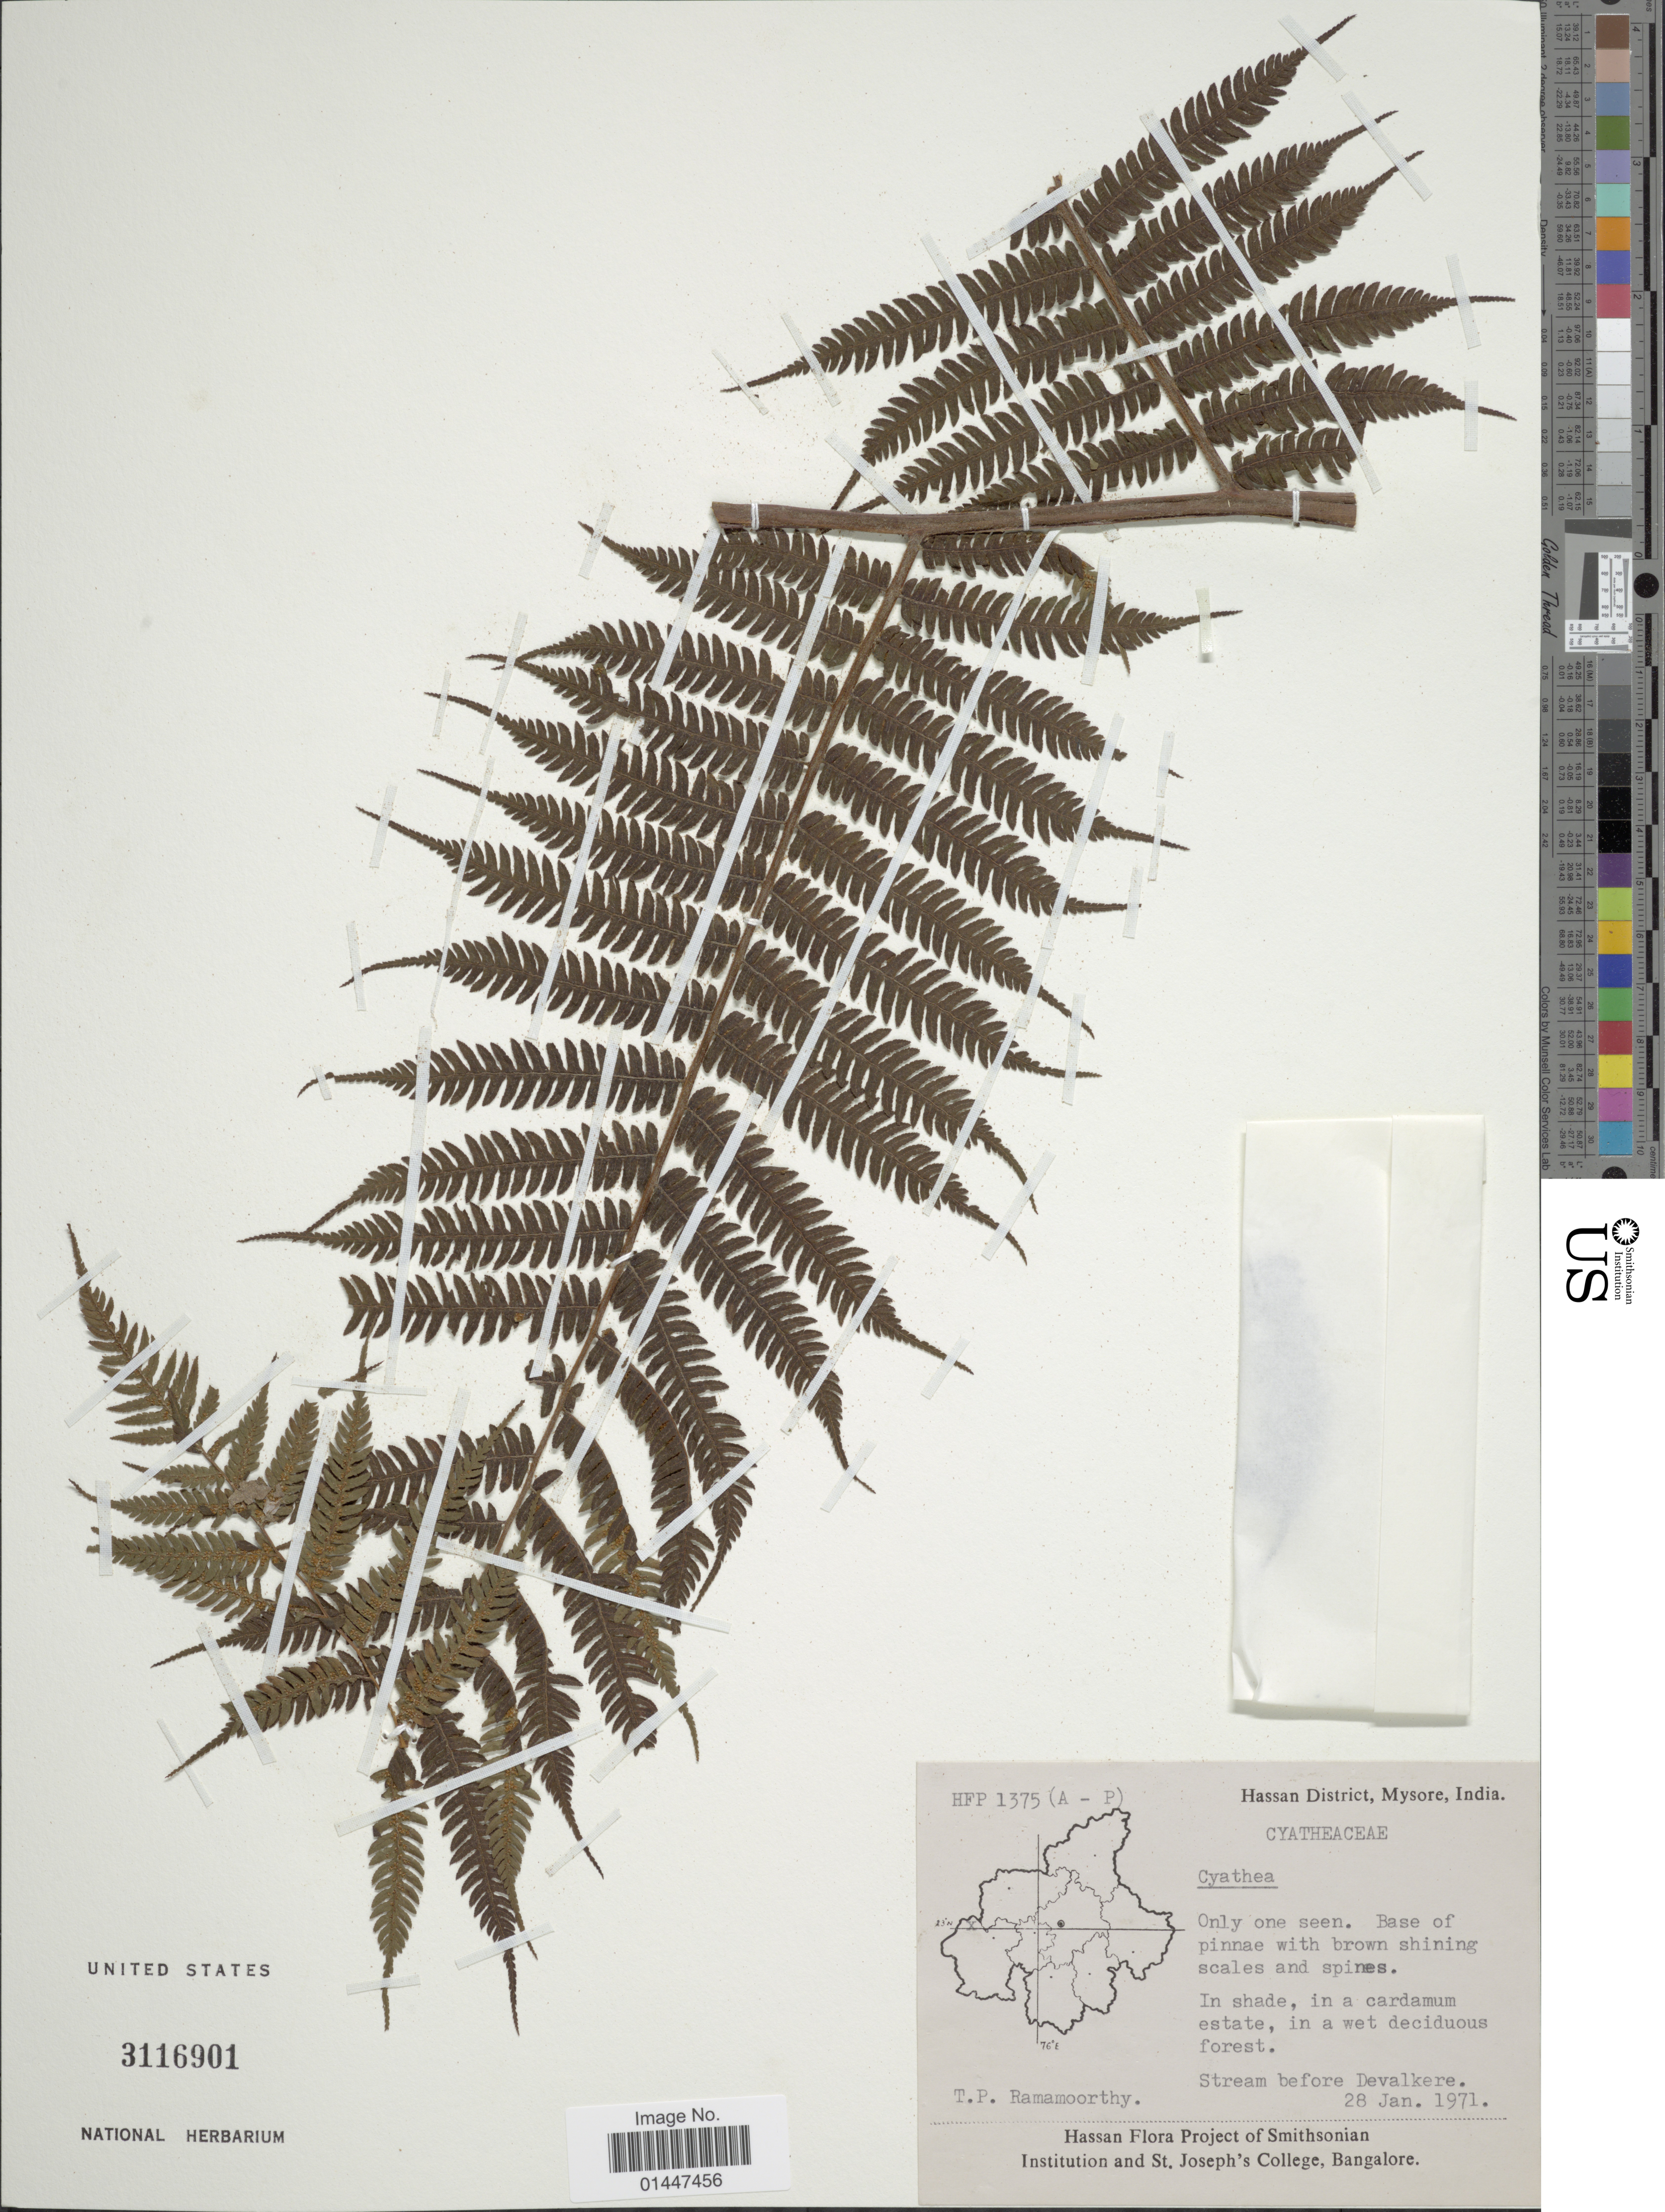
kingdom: Plantae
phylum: Tracheophyta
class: Polypodiopsida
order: Cyatheales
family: Cyatheaceae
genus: Sphaeropteris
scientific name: Sphaeropteris sp.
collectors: T. P. Ramamoorthy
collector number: HFP1375 (A-P)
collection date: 1971-01-28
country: India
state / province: Karnataka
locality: Hassan District, Mysore. In shade, in a cardamum estate, in a wet deciduous forest. Stream before Devalkere.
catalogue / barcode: US 3116901